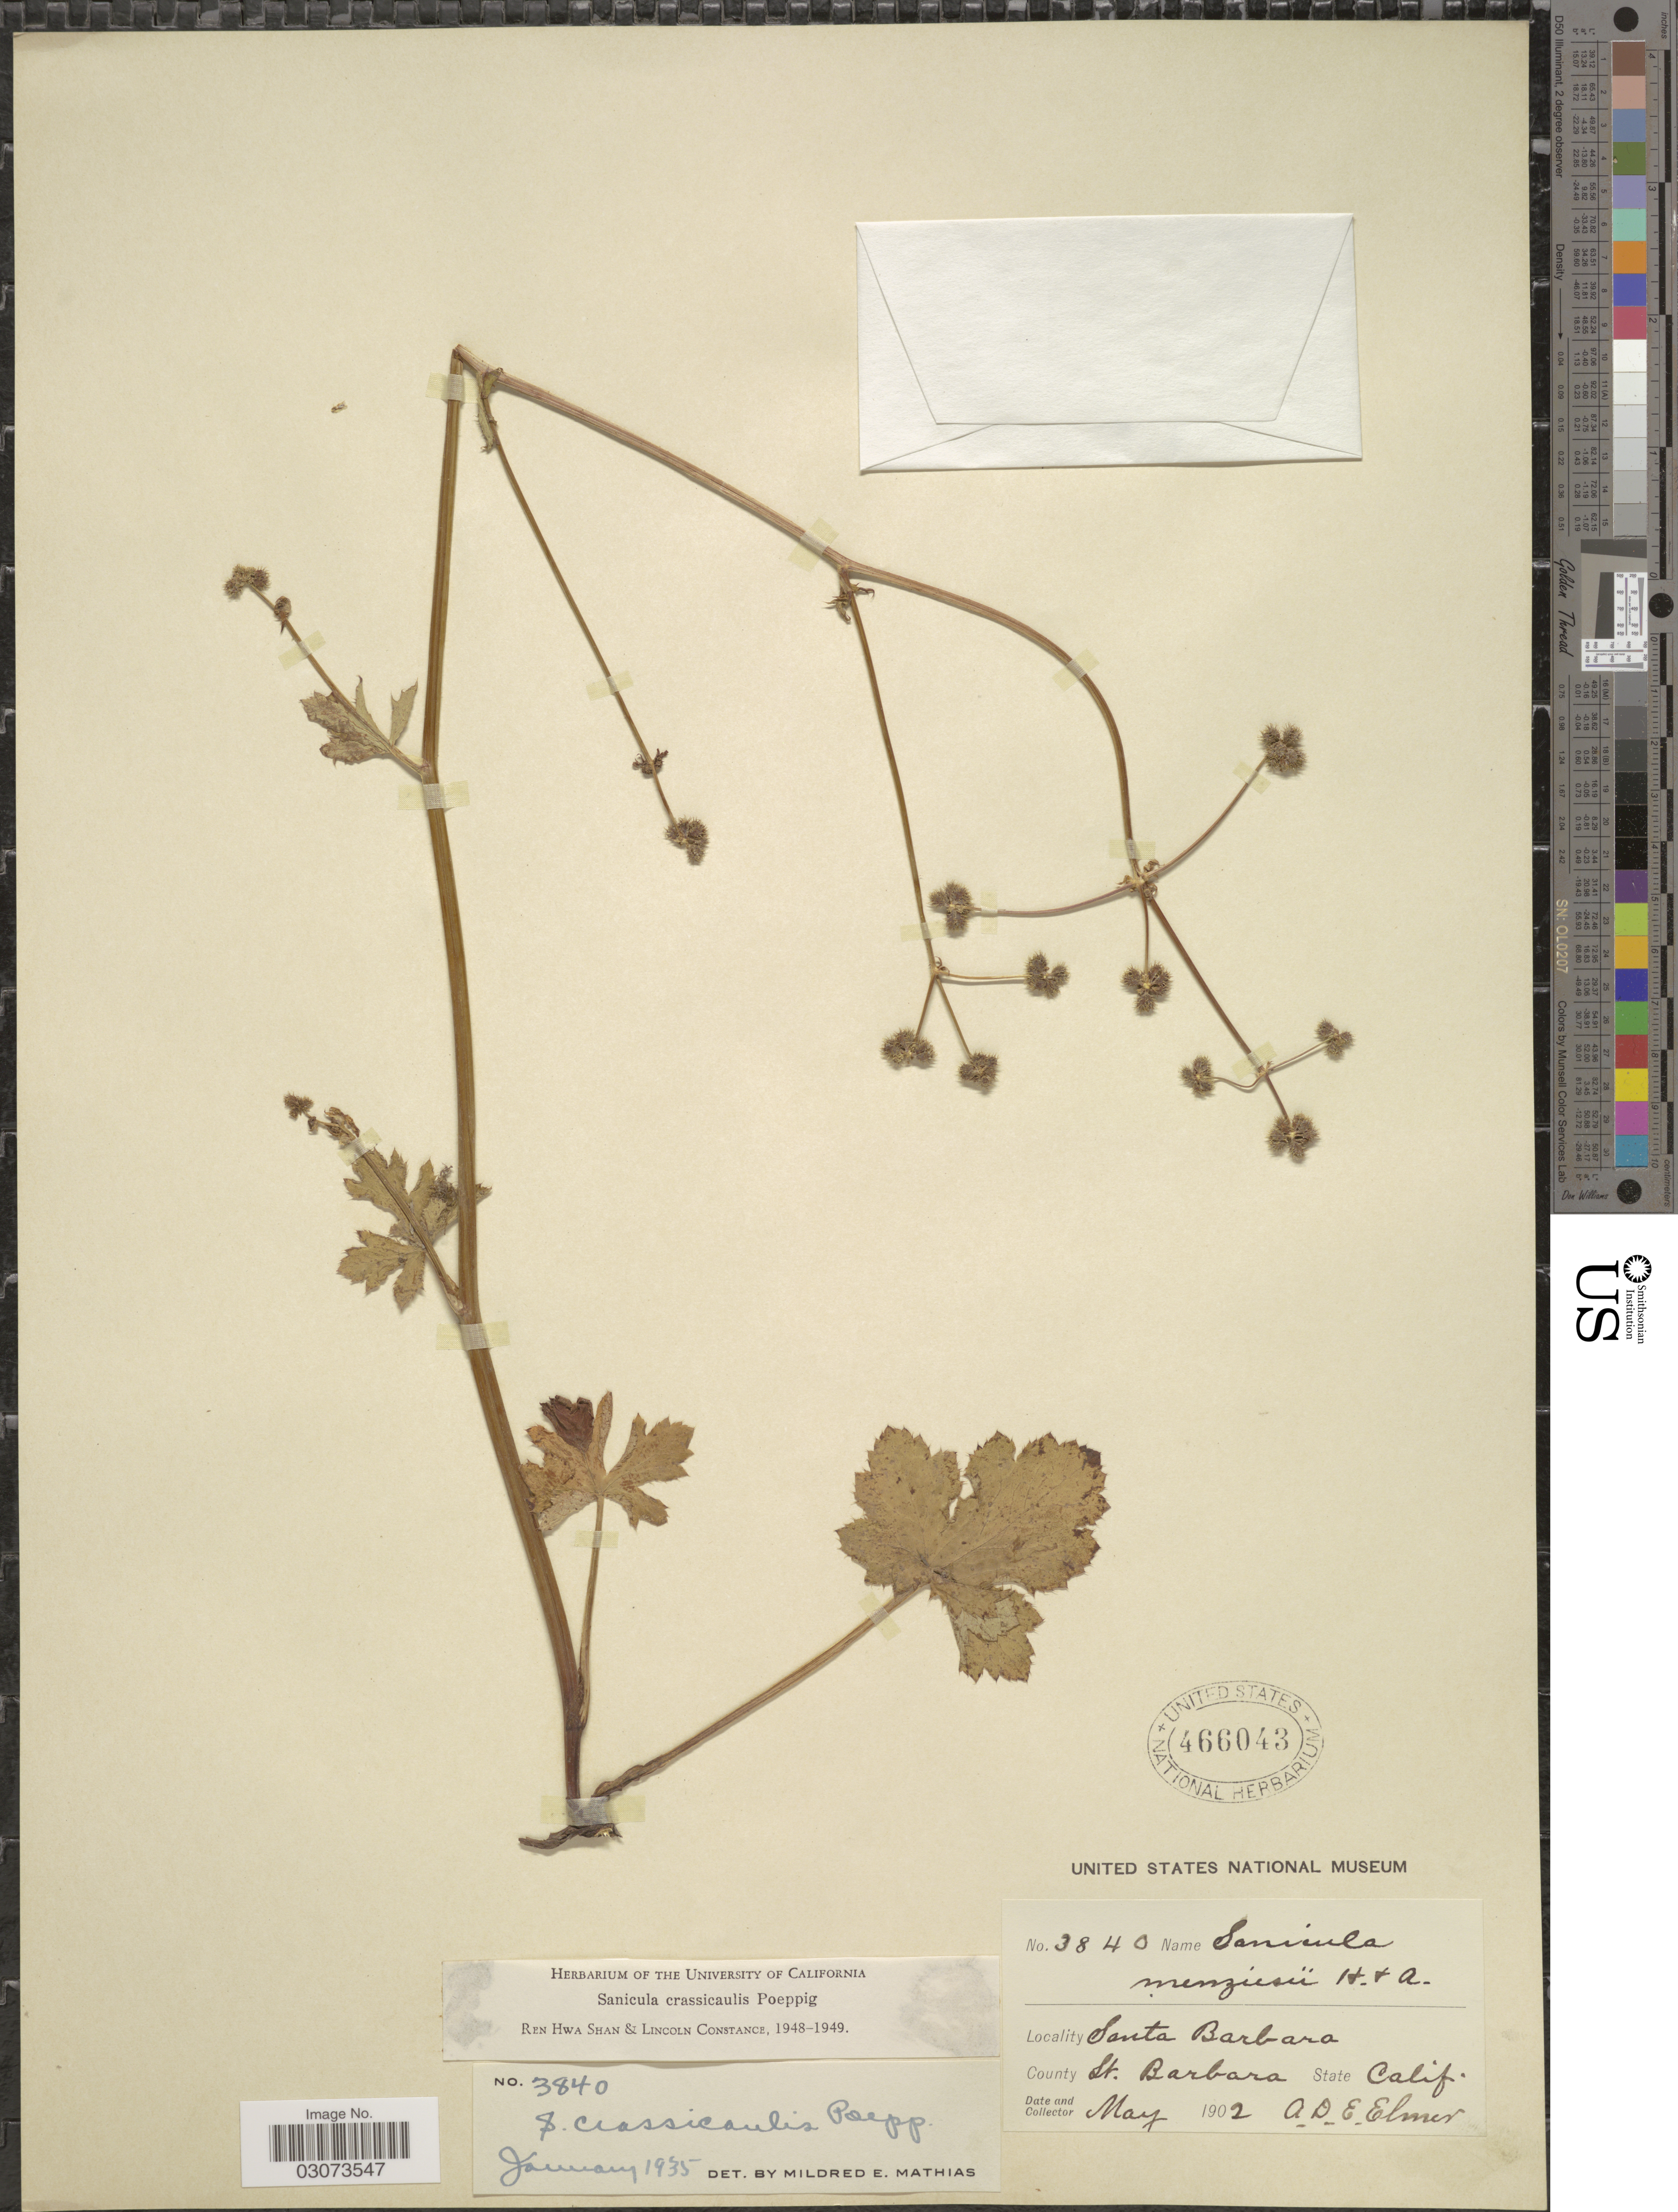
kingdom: Plantae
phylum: Tracheophyta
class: Magnoliopsida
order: Apiales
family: Apiaceae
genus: Sanicula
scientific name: Sanicula crassicaulis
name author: Poepp. ex DC.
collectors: A. D. E. Elmer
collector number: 3840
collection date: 1902-05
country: United States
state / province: California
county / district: Santa Barbara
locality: Santa Barbara. County St. Barbara.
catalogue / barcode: US 466043